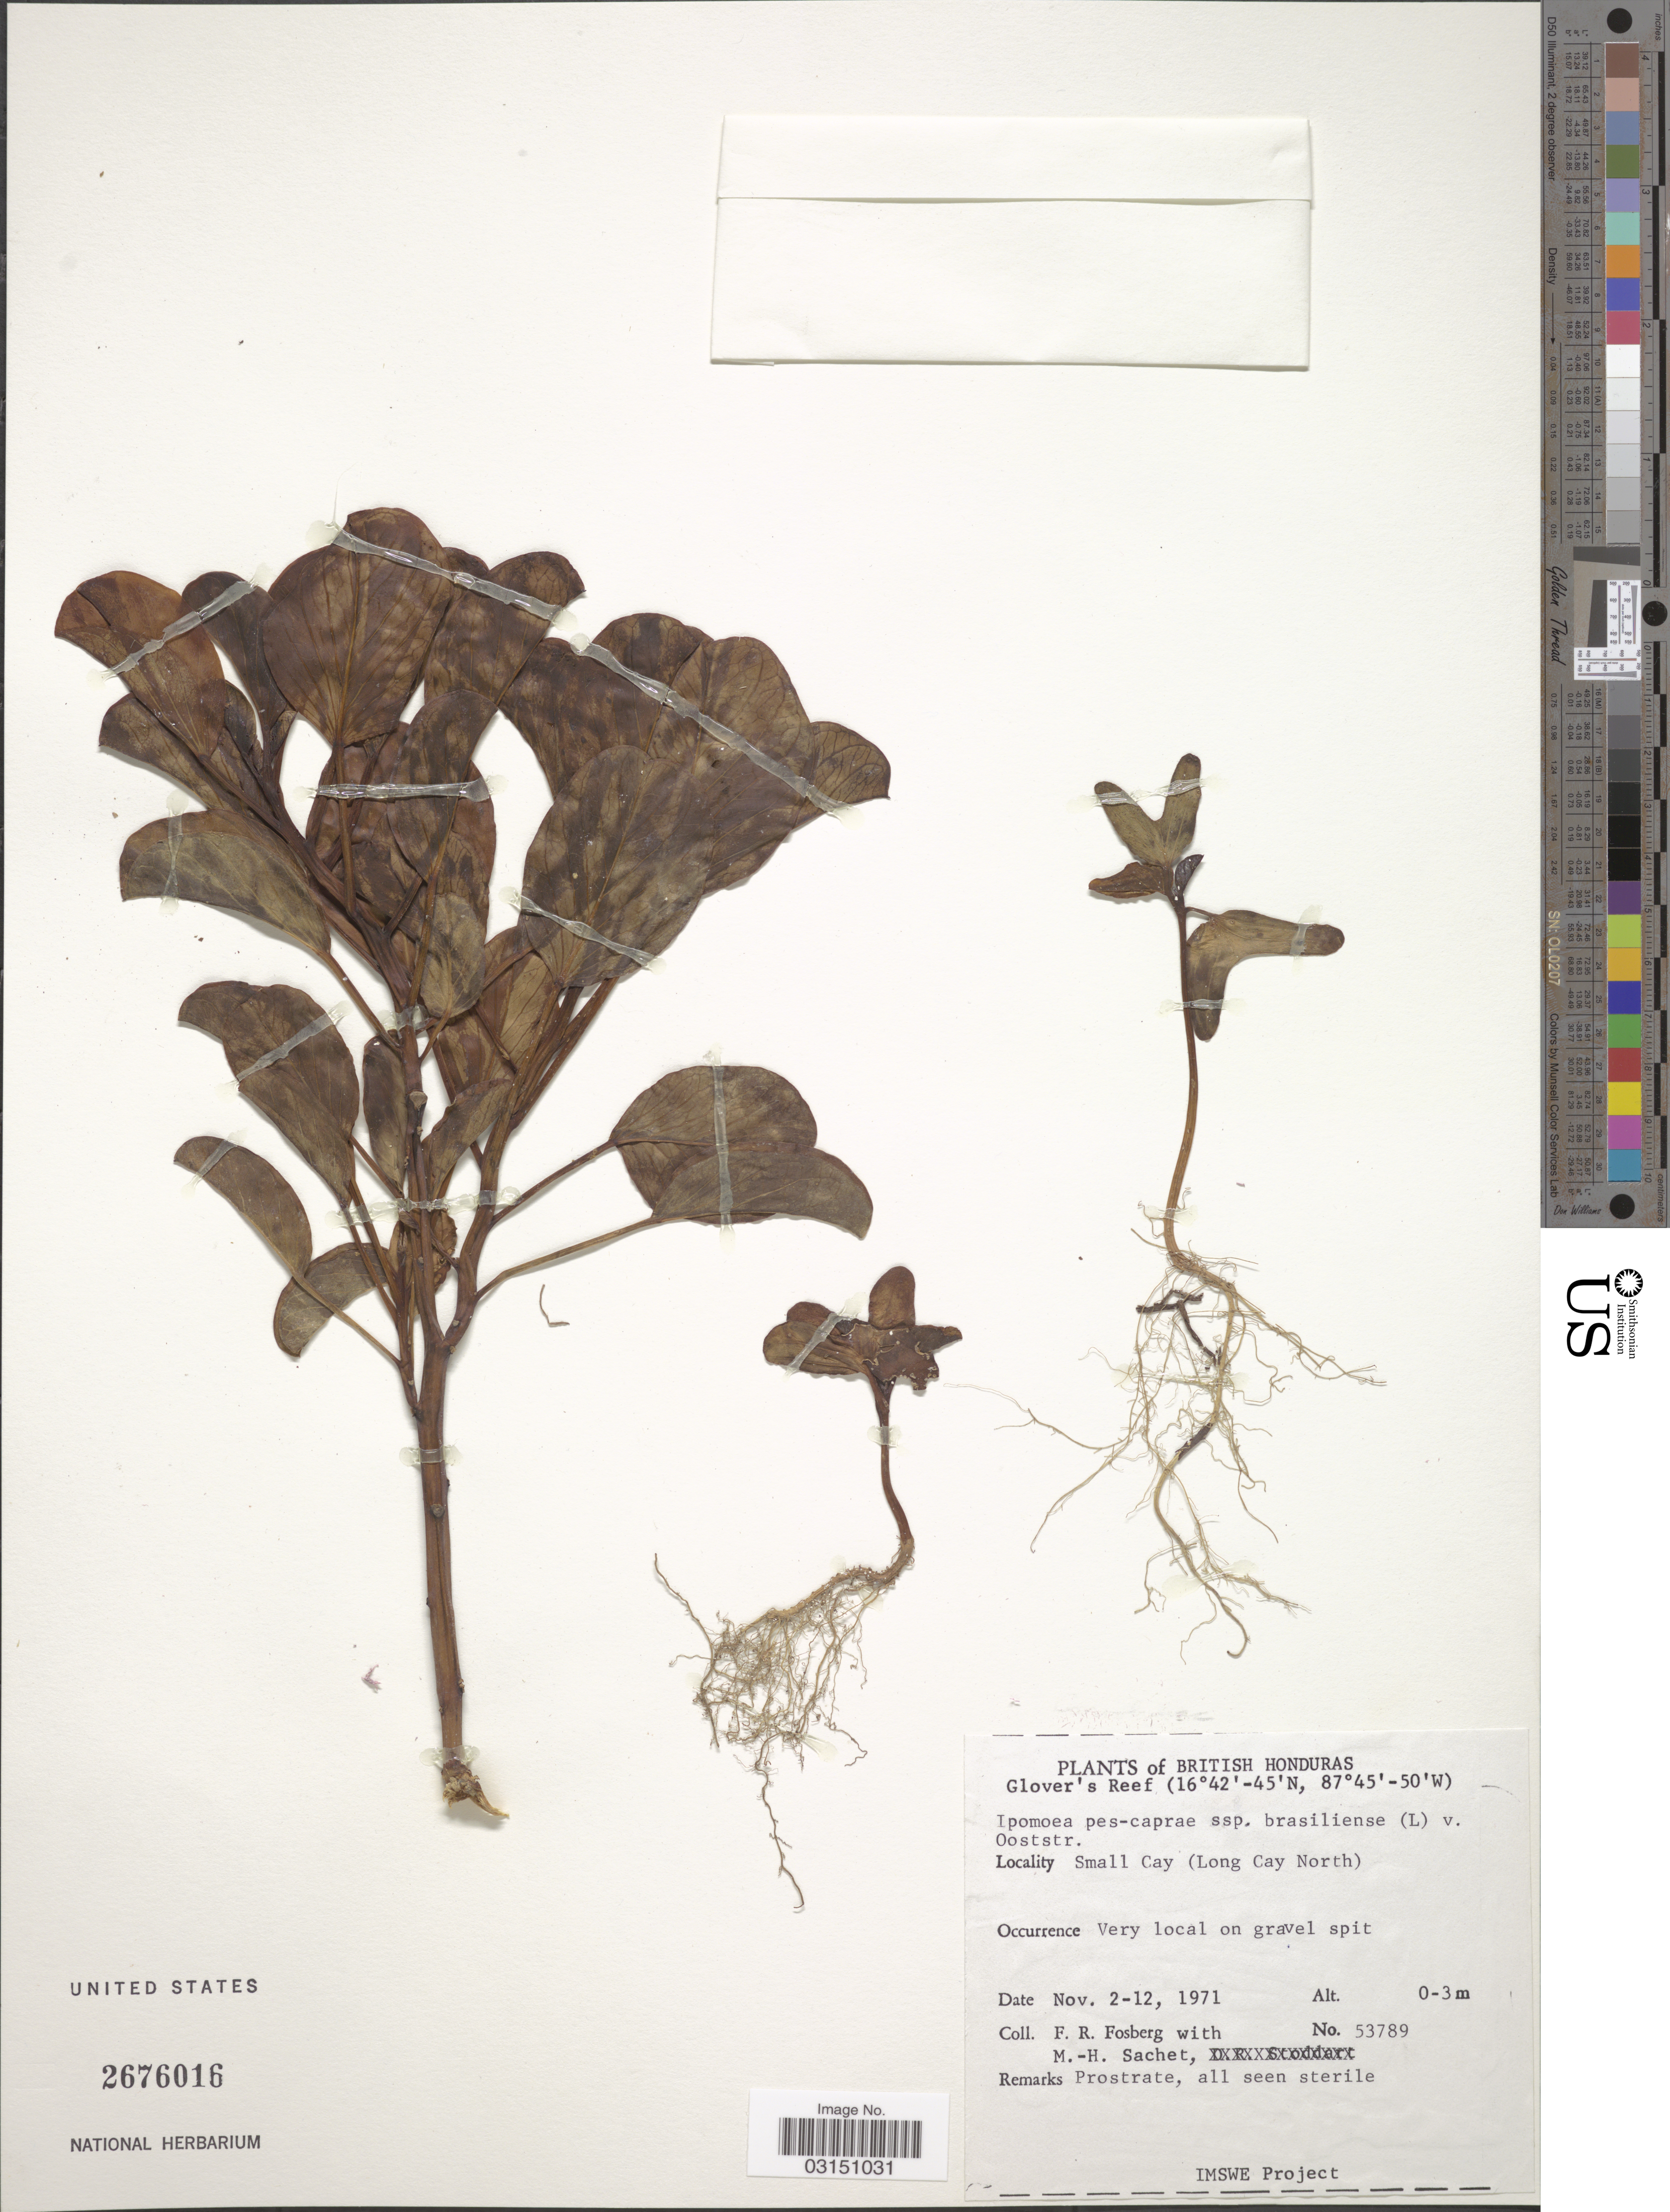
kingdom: Plantae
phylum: Tracheophyta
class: Magnoliopsida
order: Solanales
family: Convolvulaceae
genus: Ipomoea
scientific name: Ipomoea pes-caprae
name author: (L.) R. Br.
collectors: F. R. Fosberg & M.-H. Sachet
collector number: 53789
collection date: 1971-11-02/1971-11-12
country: Belize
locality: British Honduras. Glover's Reef. Small Cay (Long Cay North).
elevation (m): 0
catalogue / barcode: US 2676016